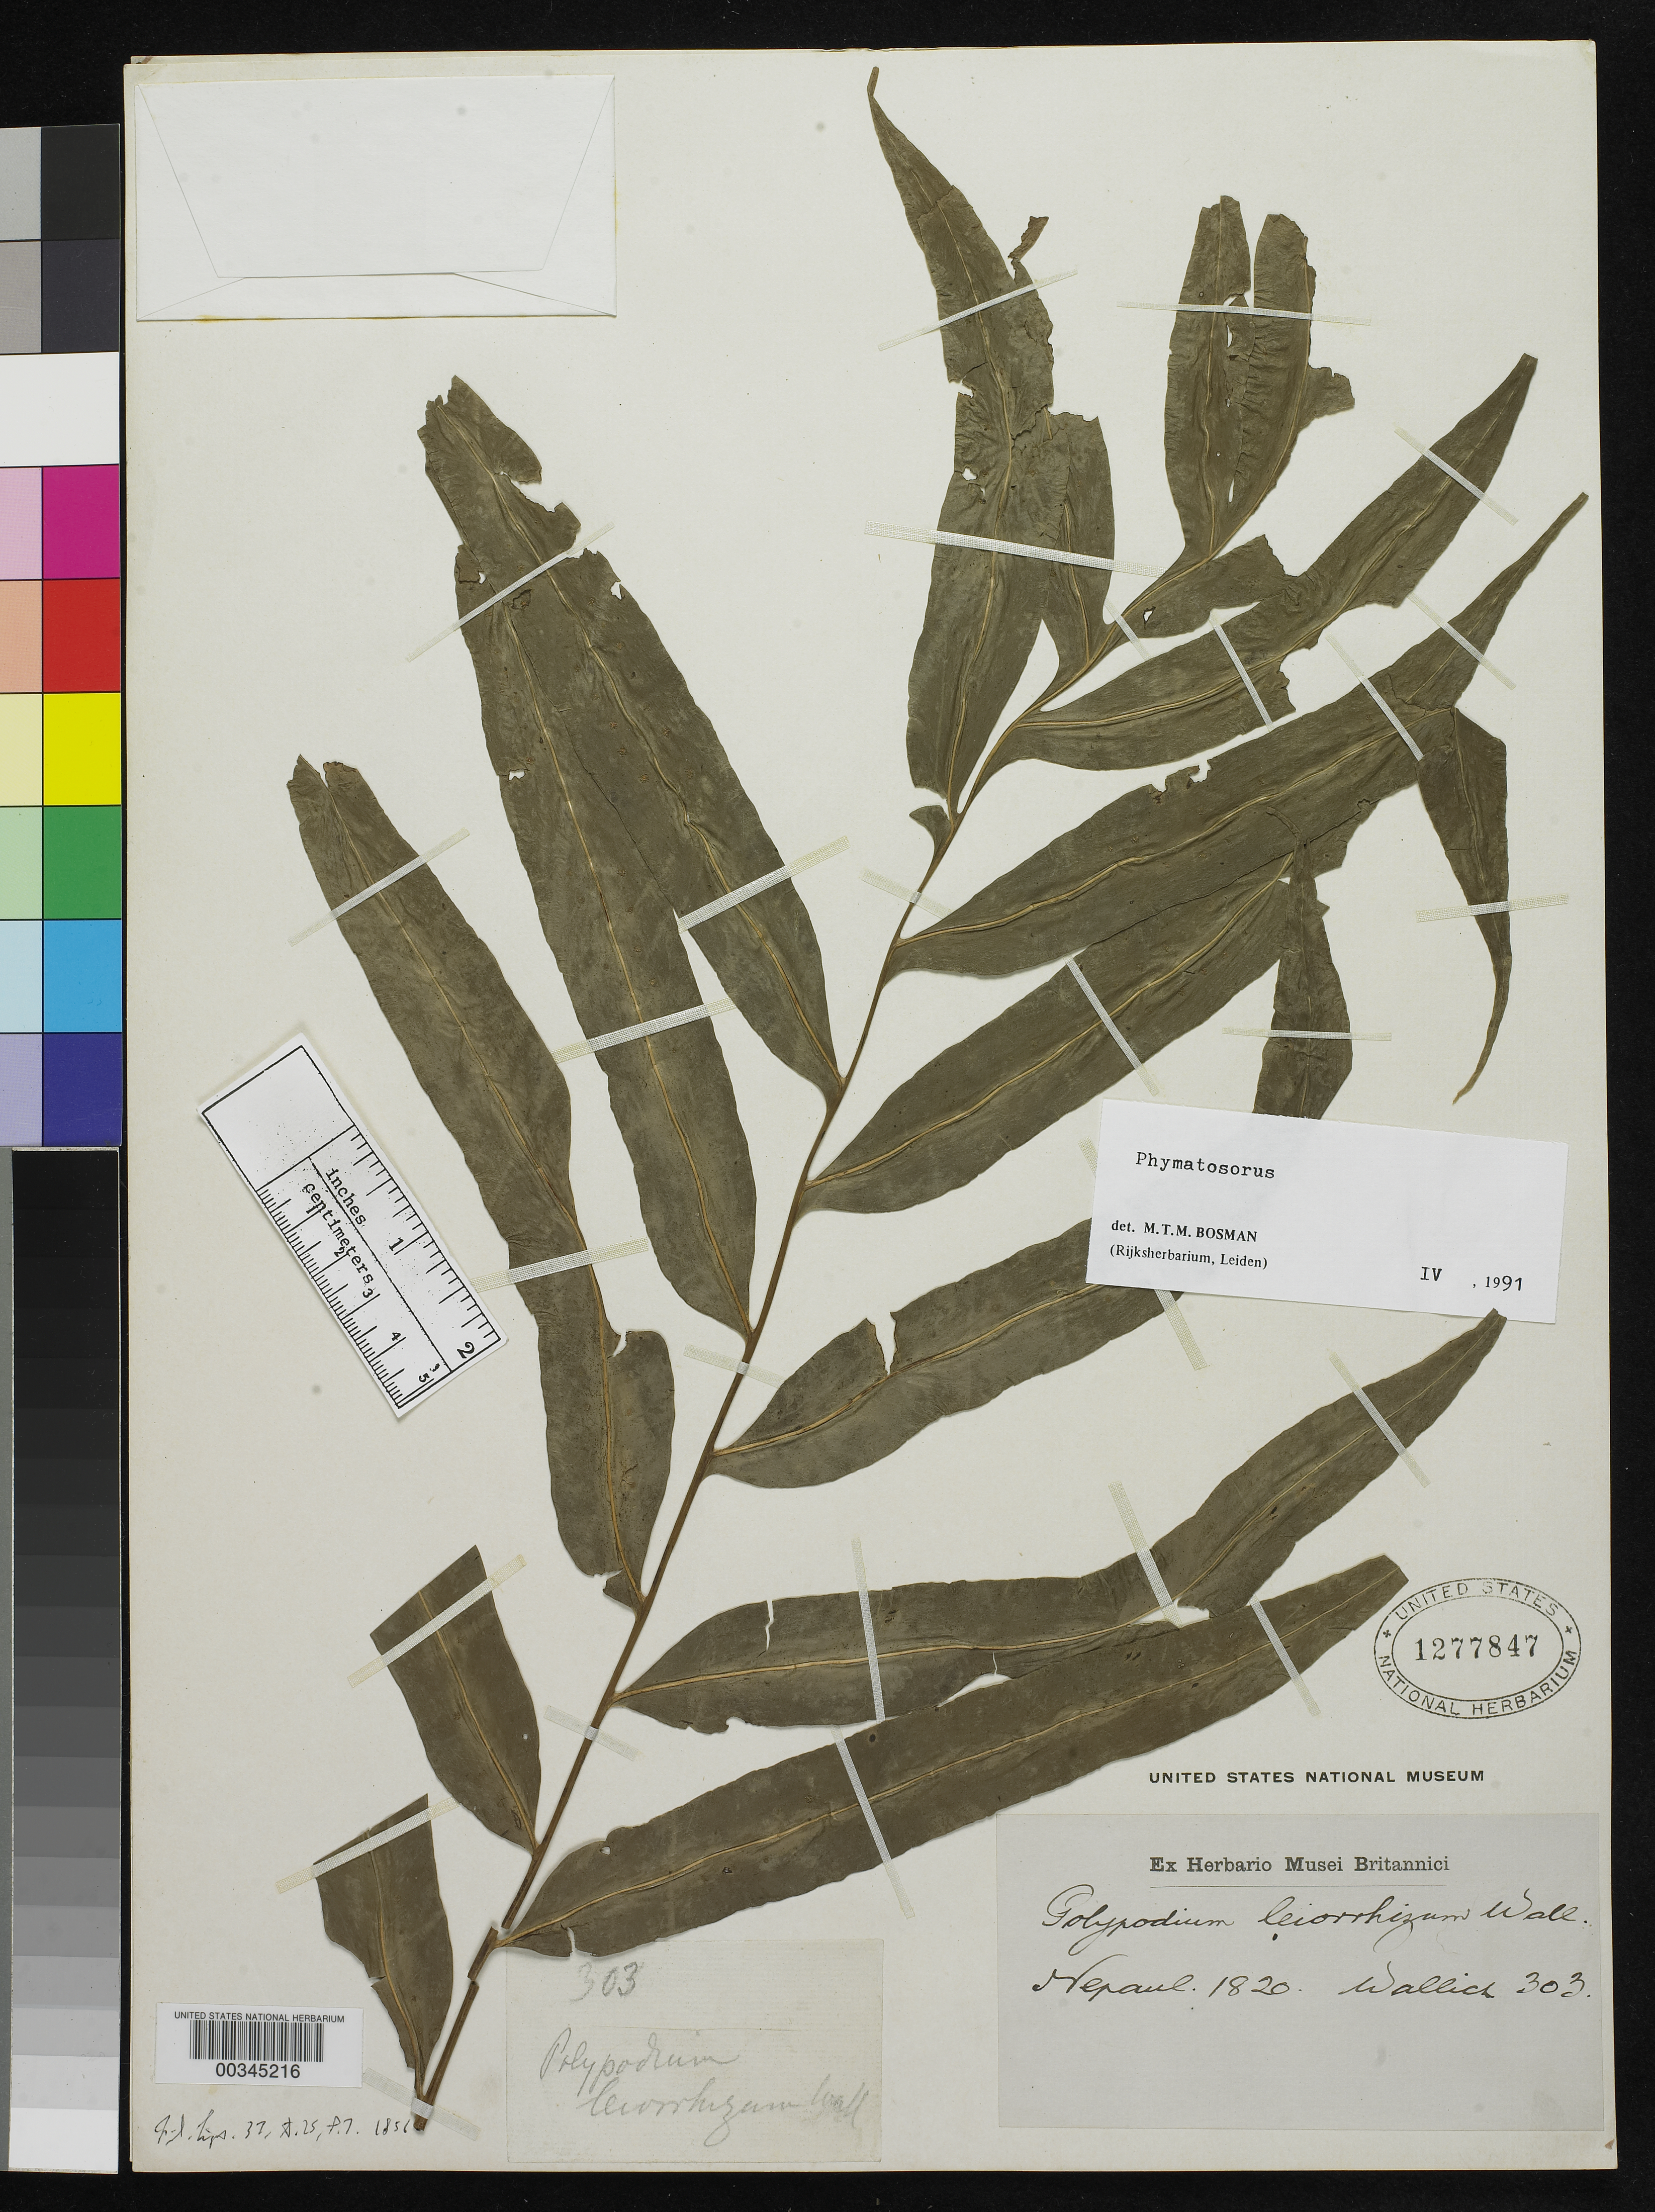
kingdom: Plantae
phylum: Tracheophyta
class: Polypodiopsida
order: Polypodiales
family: Polypodiaceae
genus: Polypodium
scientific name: Polypodium leiorhizum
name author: Wall. ex Mett.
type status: Isotype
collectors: N. Wallich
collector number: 303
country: Nepal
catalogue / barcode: US 1277930